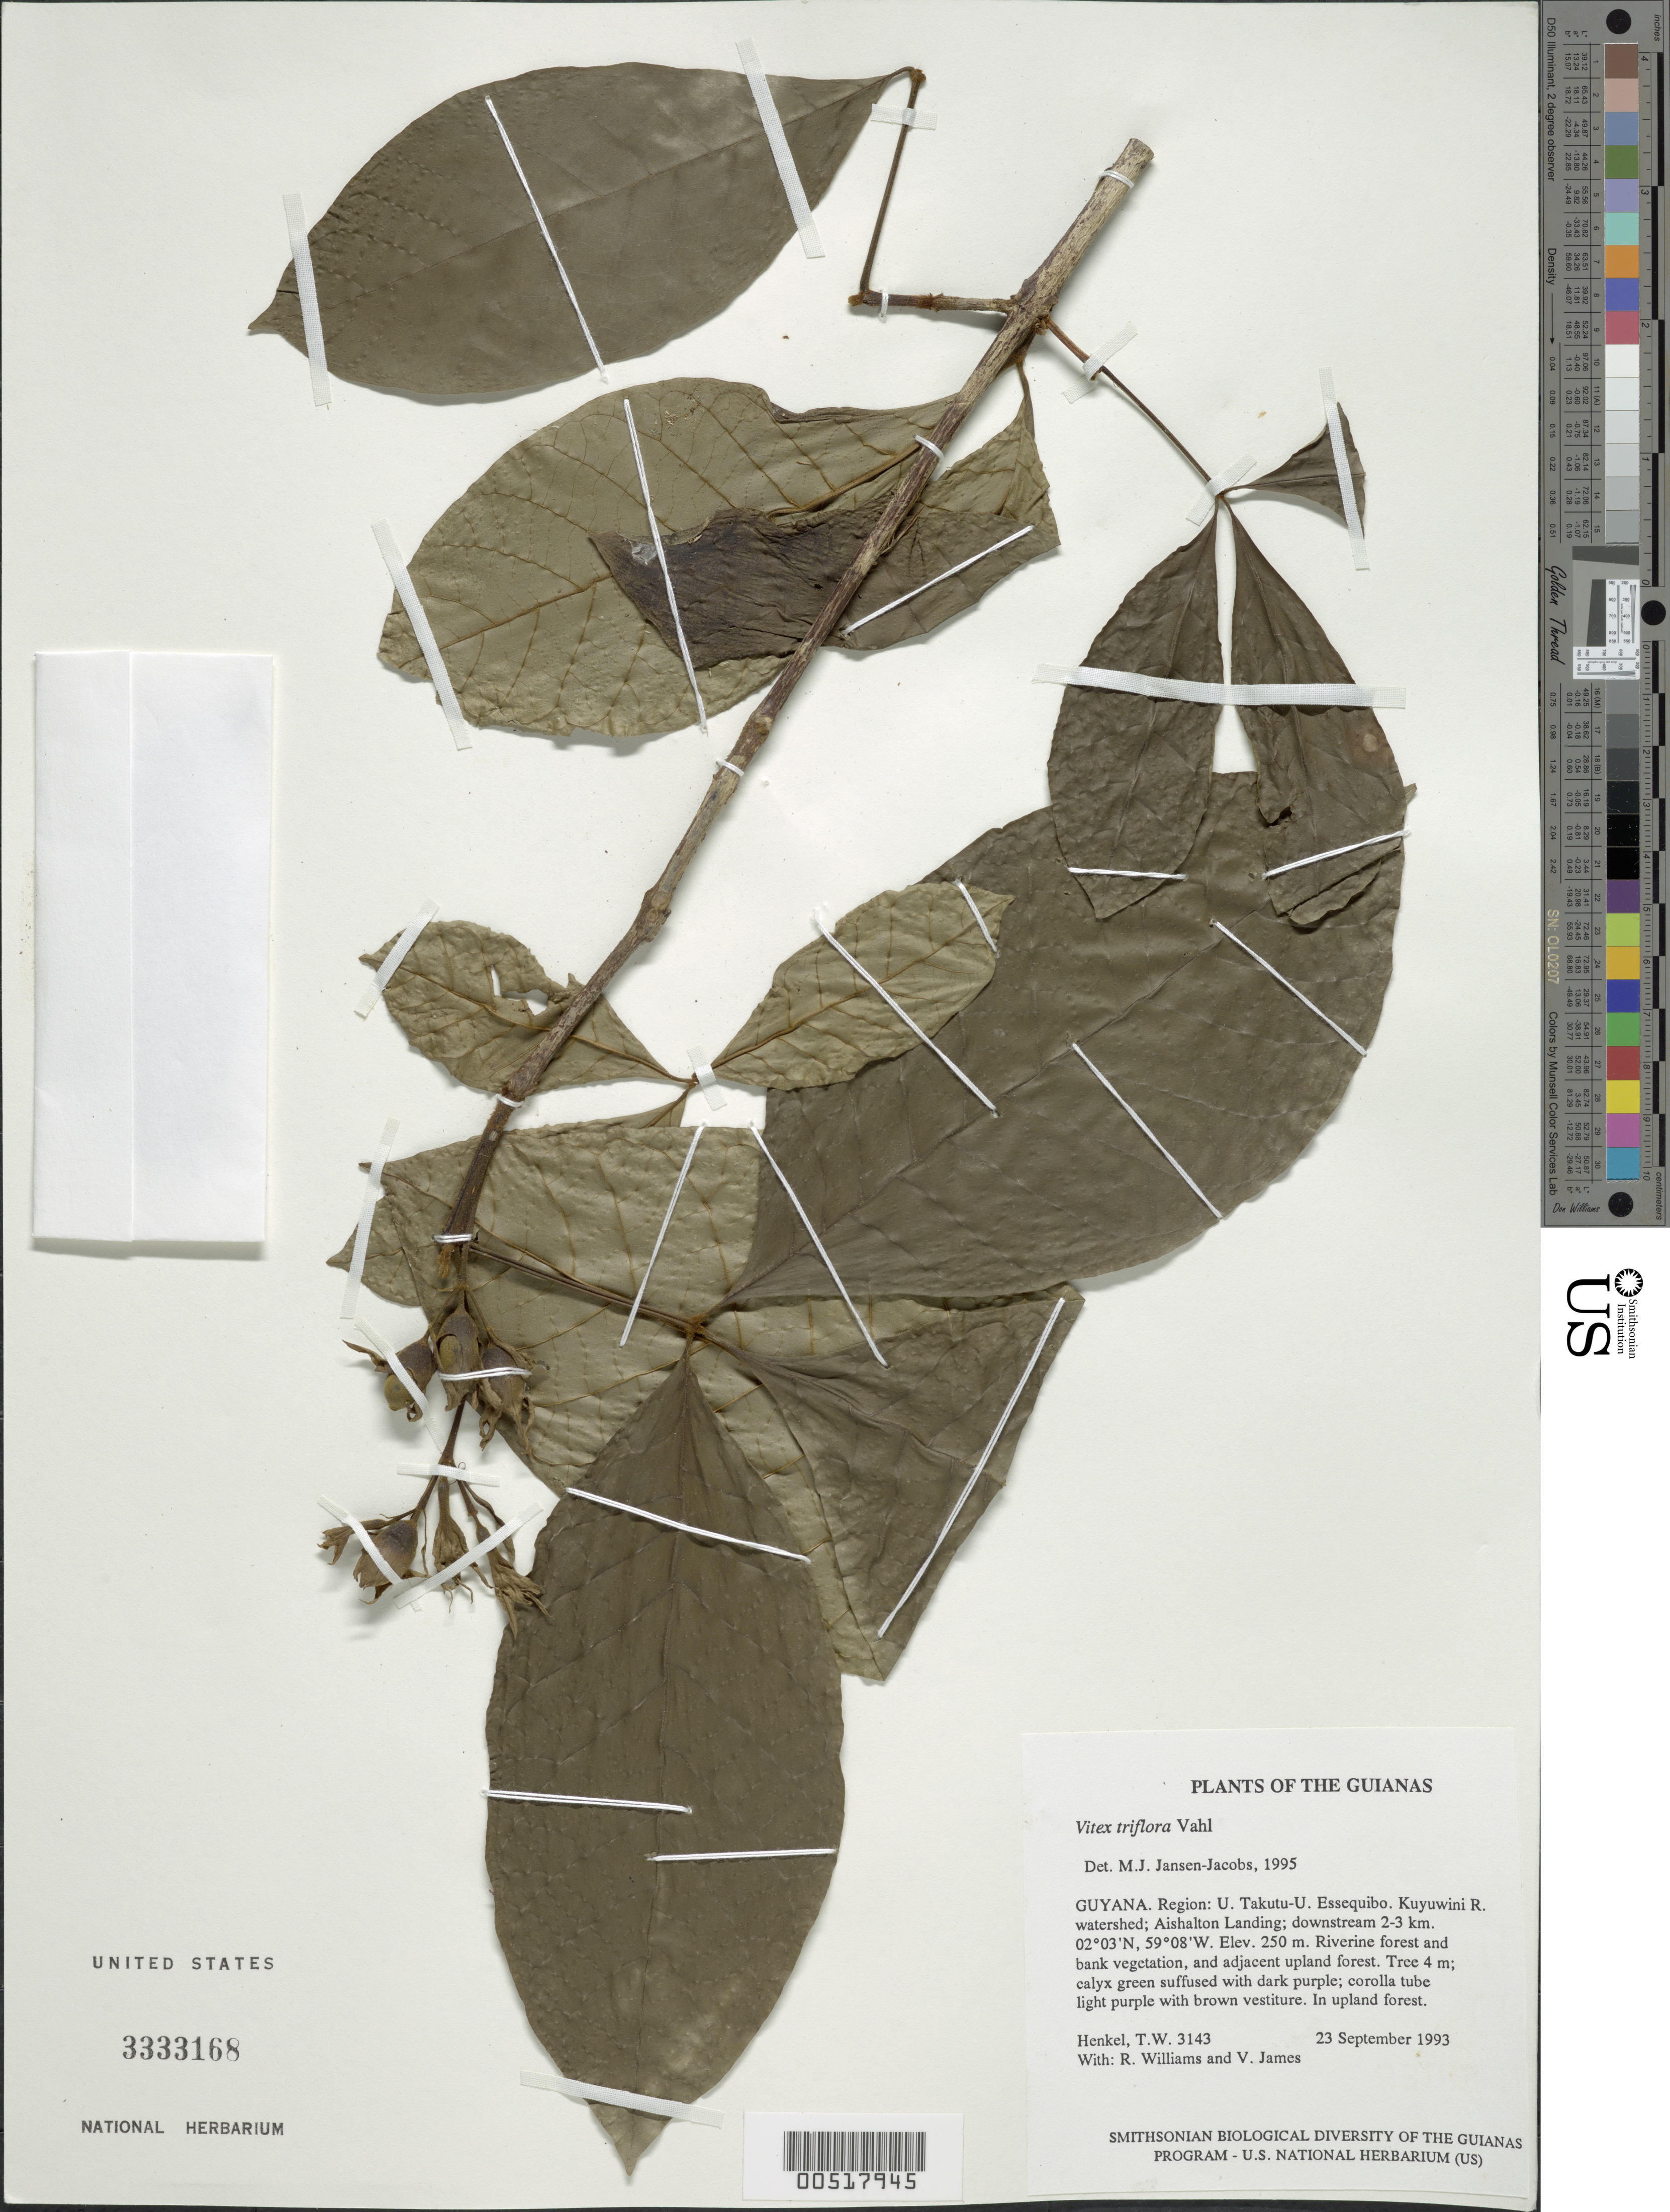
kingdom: Plantae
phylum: Tracheophyta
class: Magnoliopsida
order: Lamiales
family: Lamiaceae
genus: Vitex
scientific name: Vitex triflora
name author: Vahl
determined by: Jansen-Jacobs, M. J., (U), Nationaal Herbarium Nederland, Utrecht University branch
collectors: T. Henkel, R. Williams & V. James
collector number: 3143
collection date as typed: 23 September 1993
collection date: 1993-09-23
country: Guyana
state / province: U. Takutu-U. Essequibo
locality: Kuyuwini R. watershed; Aishalton Landing; downstream 2-3 km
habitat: Riverine forest and bank vegetation, and adjacent upland forest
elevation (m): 250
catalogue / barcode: US 3333168